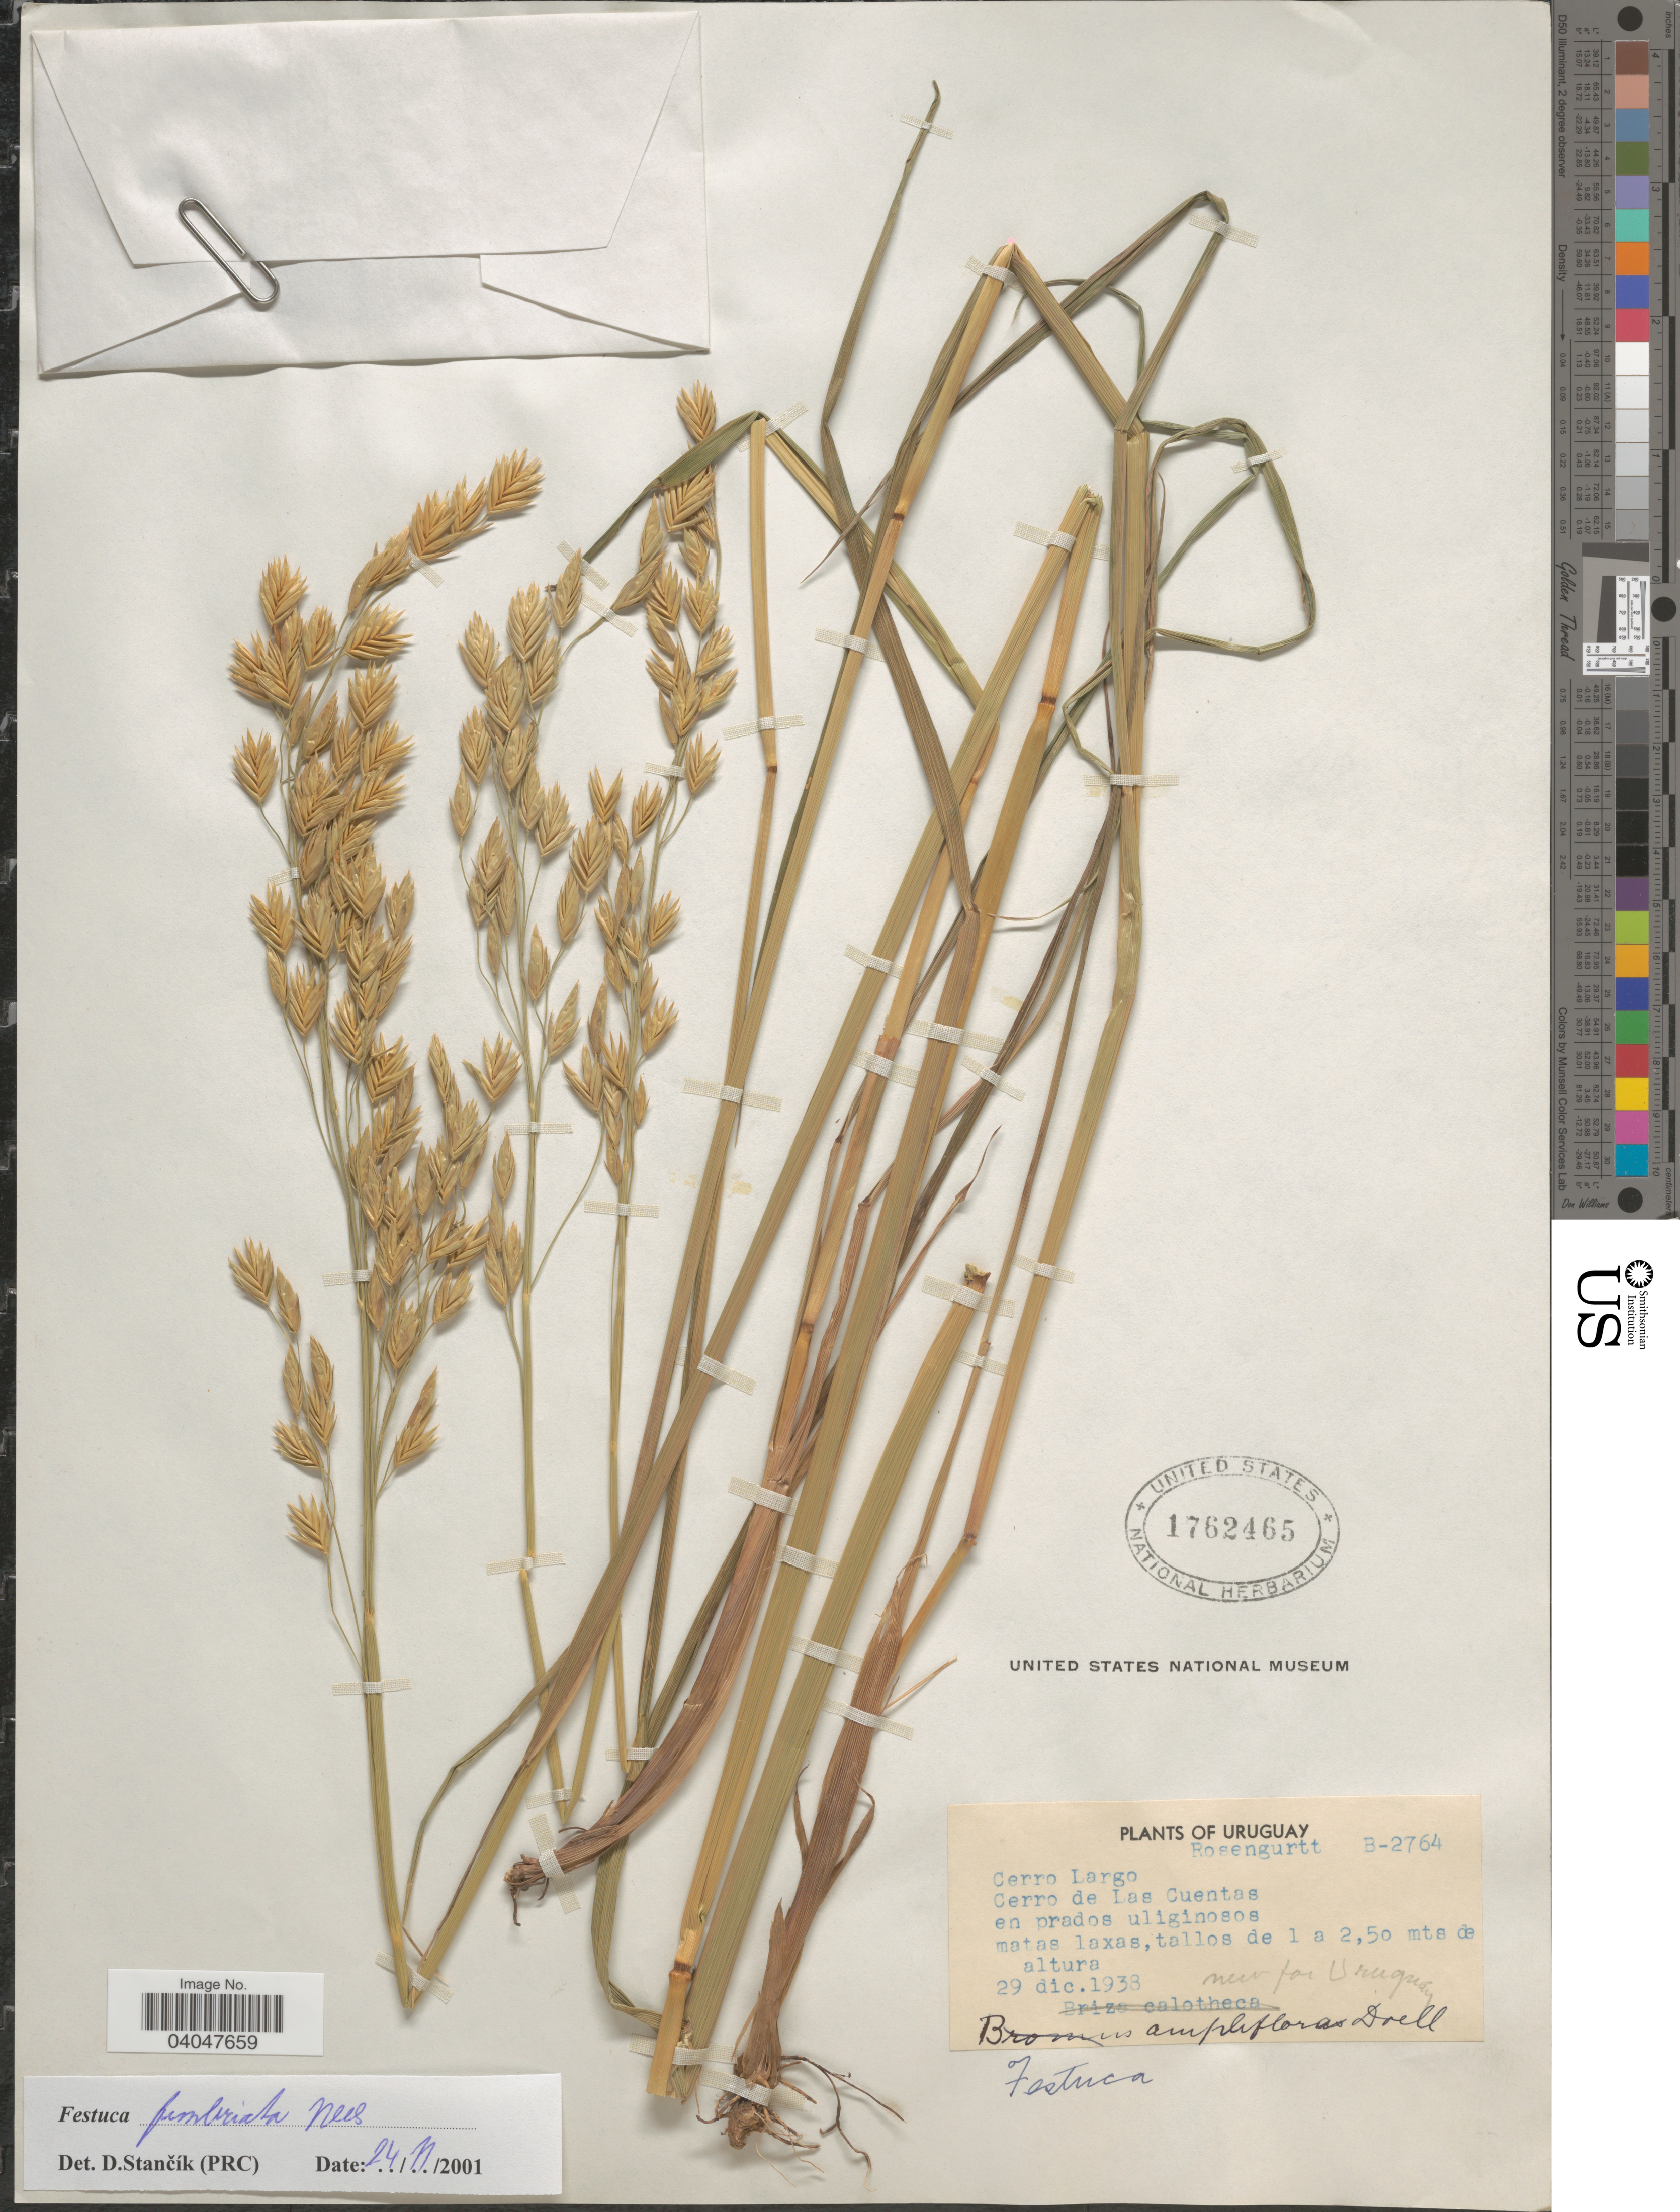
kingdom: Plantae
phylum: Tracheophyta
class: Liliopsida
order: Poales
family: Poaceae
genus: Festuca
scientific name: Festuca fimbriata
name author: Nees in Mart.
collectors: Rosengurtt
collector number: B-2764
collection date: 1938-12-29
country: Uruguay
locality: Cerro Largo. Cerro de Las Cuentas.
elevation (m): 1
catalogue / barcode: US 1762465